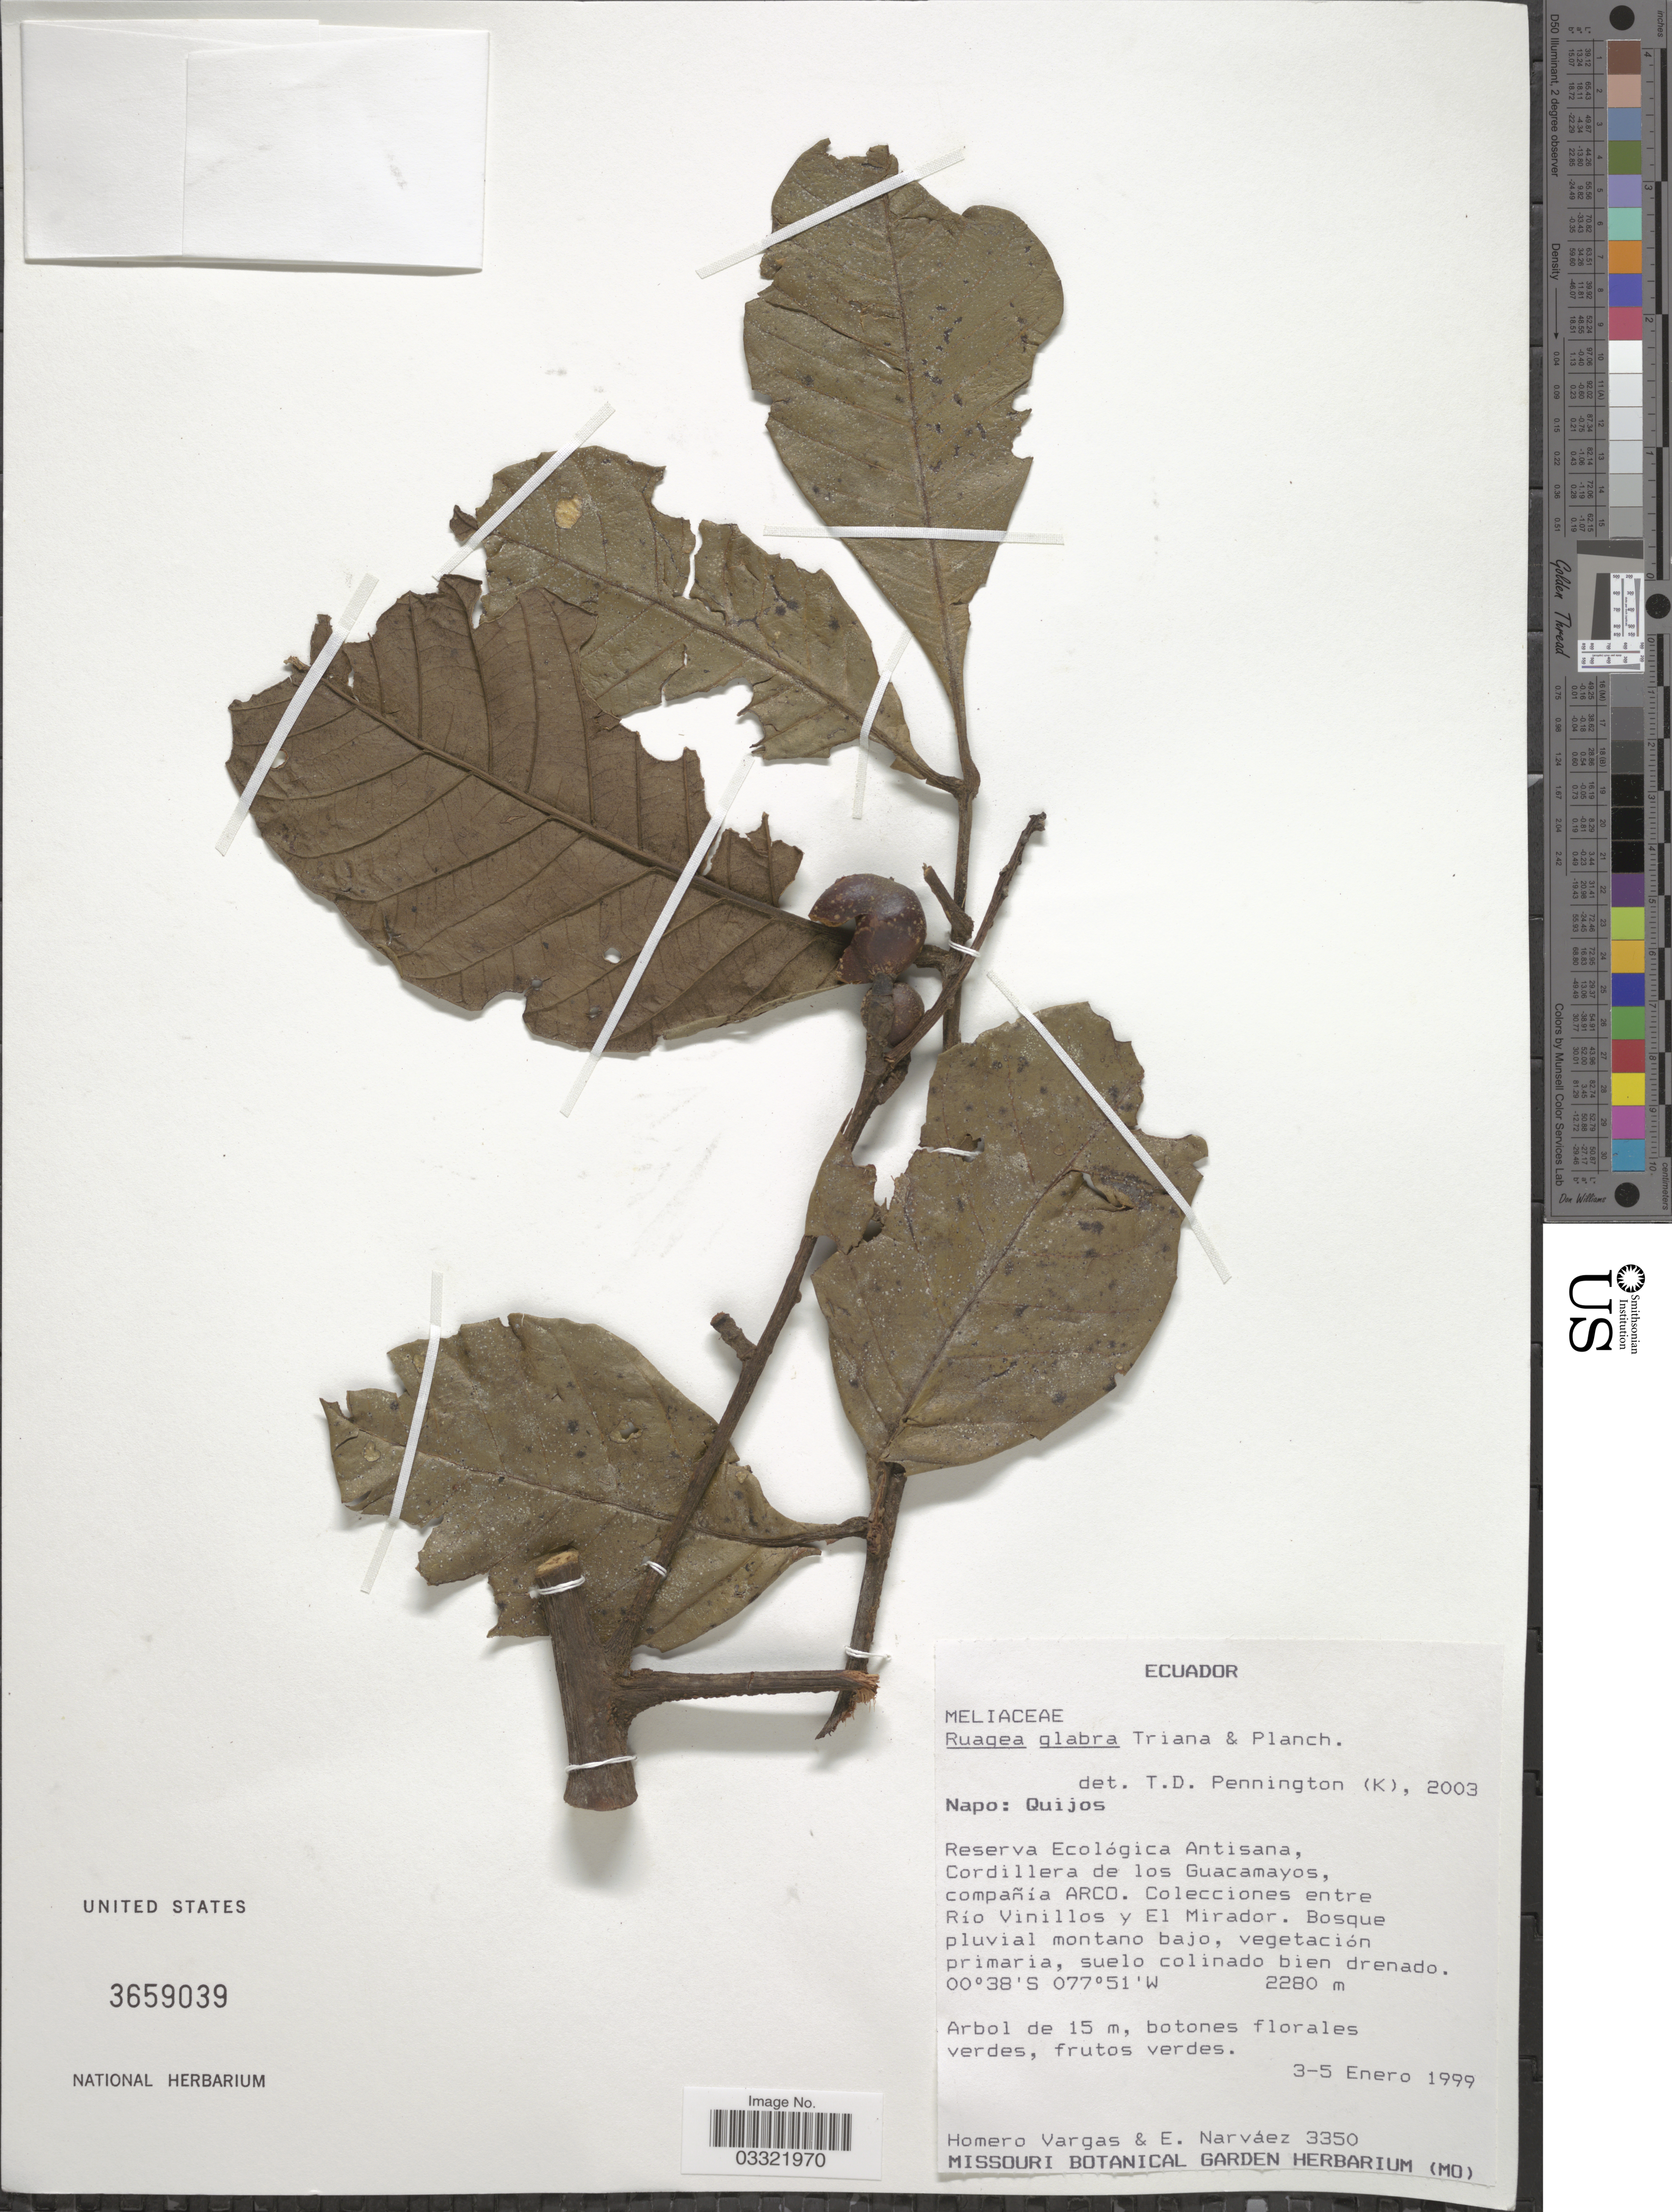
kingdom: Plantae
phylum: Tracheophyta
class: Magnoliopsida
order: Sapindales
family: Meliaceae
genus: Ruagea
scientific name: Ruagea glabra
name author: Triana & Planch.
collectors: H. Vargas & E. Narváez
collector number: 3350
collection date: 1999-01-03/1999-01-05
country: Ecuador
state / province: Napo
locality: Quijos, Reserva Ecológica Antisana, Cordillera de los Guacamayos, compañia Arco, entre Río Vinillos y El Mirador.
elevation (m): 2280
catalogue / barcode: US 3659039